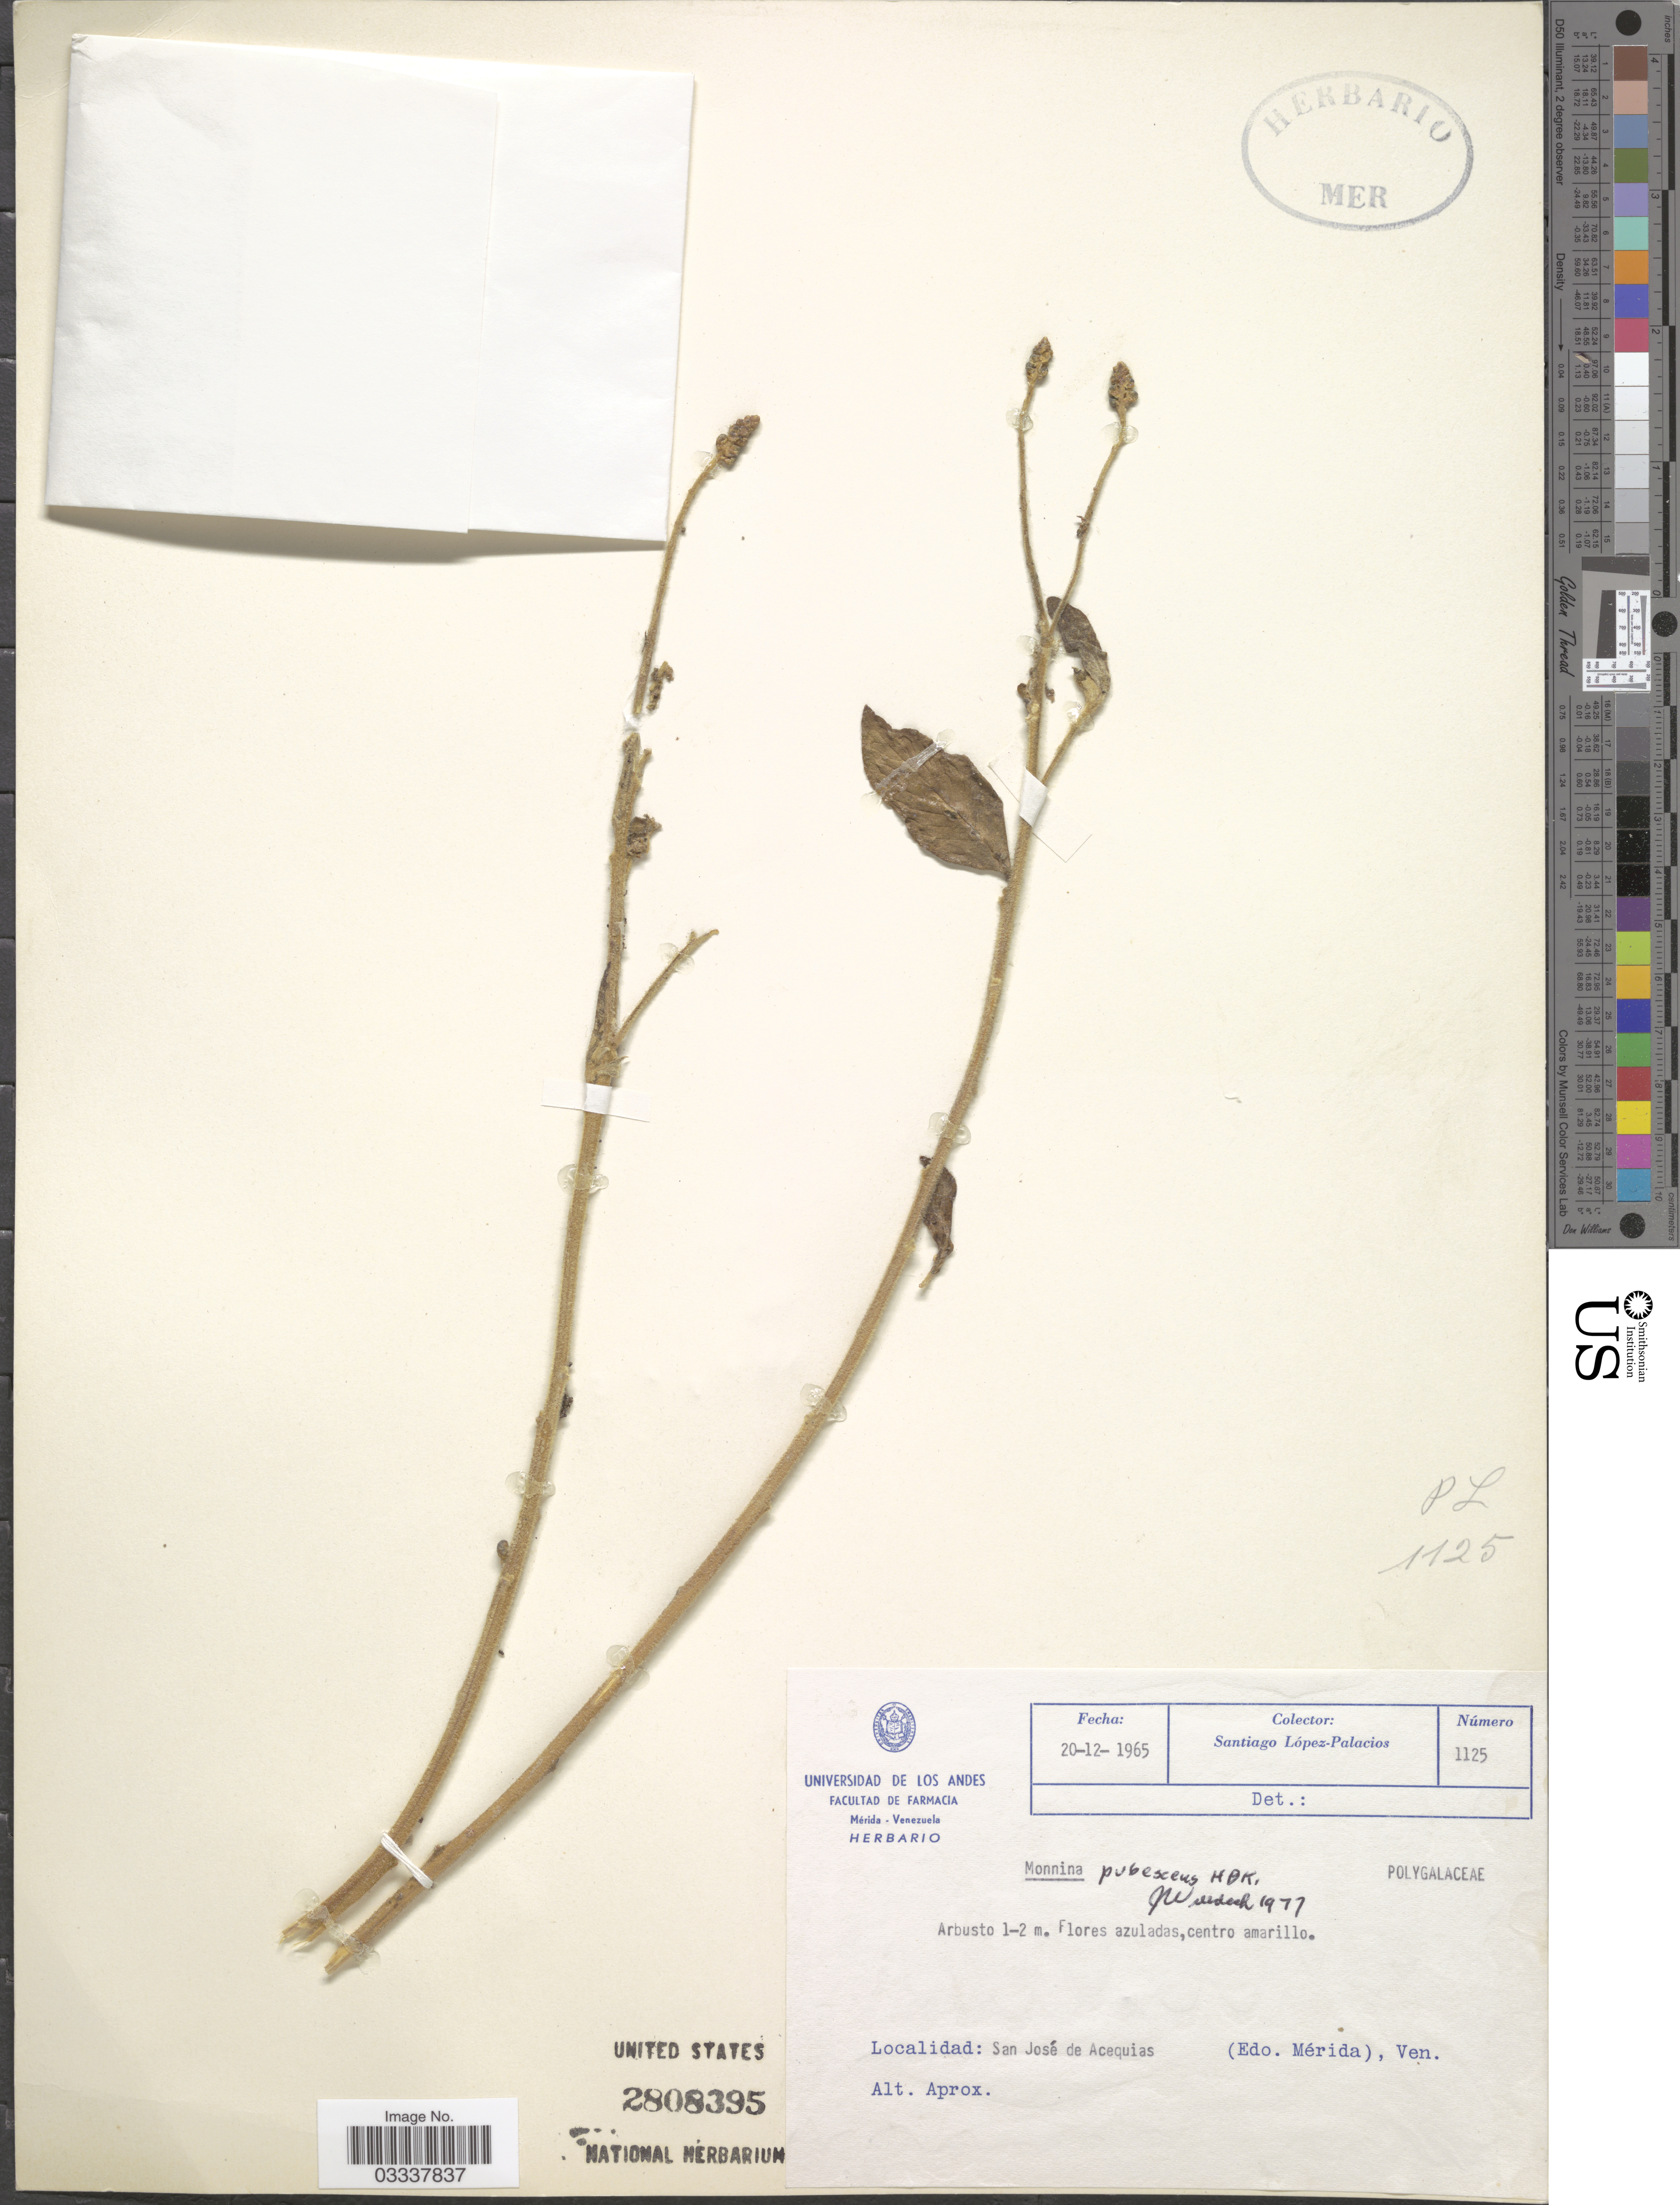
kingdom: Plantae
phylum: Tracheophyta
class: Magnoliopsida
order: Fabales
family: Polygalaceae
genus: Monnina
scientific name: Monnina pubescens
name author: Kunth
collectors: S. López-Palacios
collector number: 1125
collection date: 1965-12-20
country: Venezuela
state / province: Mérida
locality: San José de Acequias.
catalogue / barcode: US 2808395